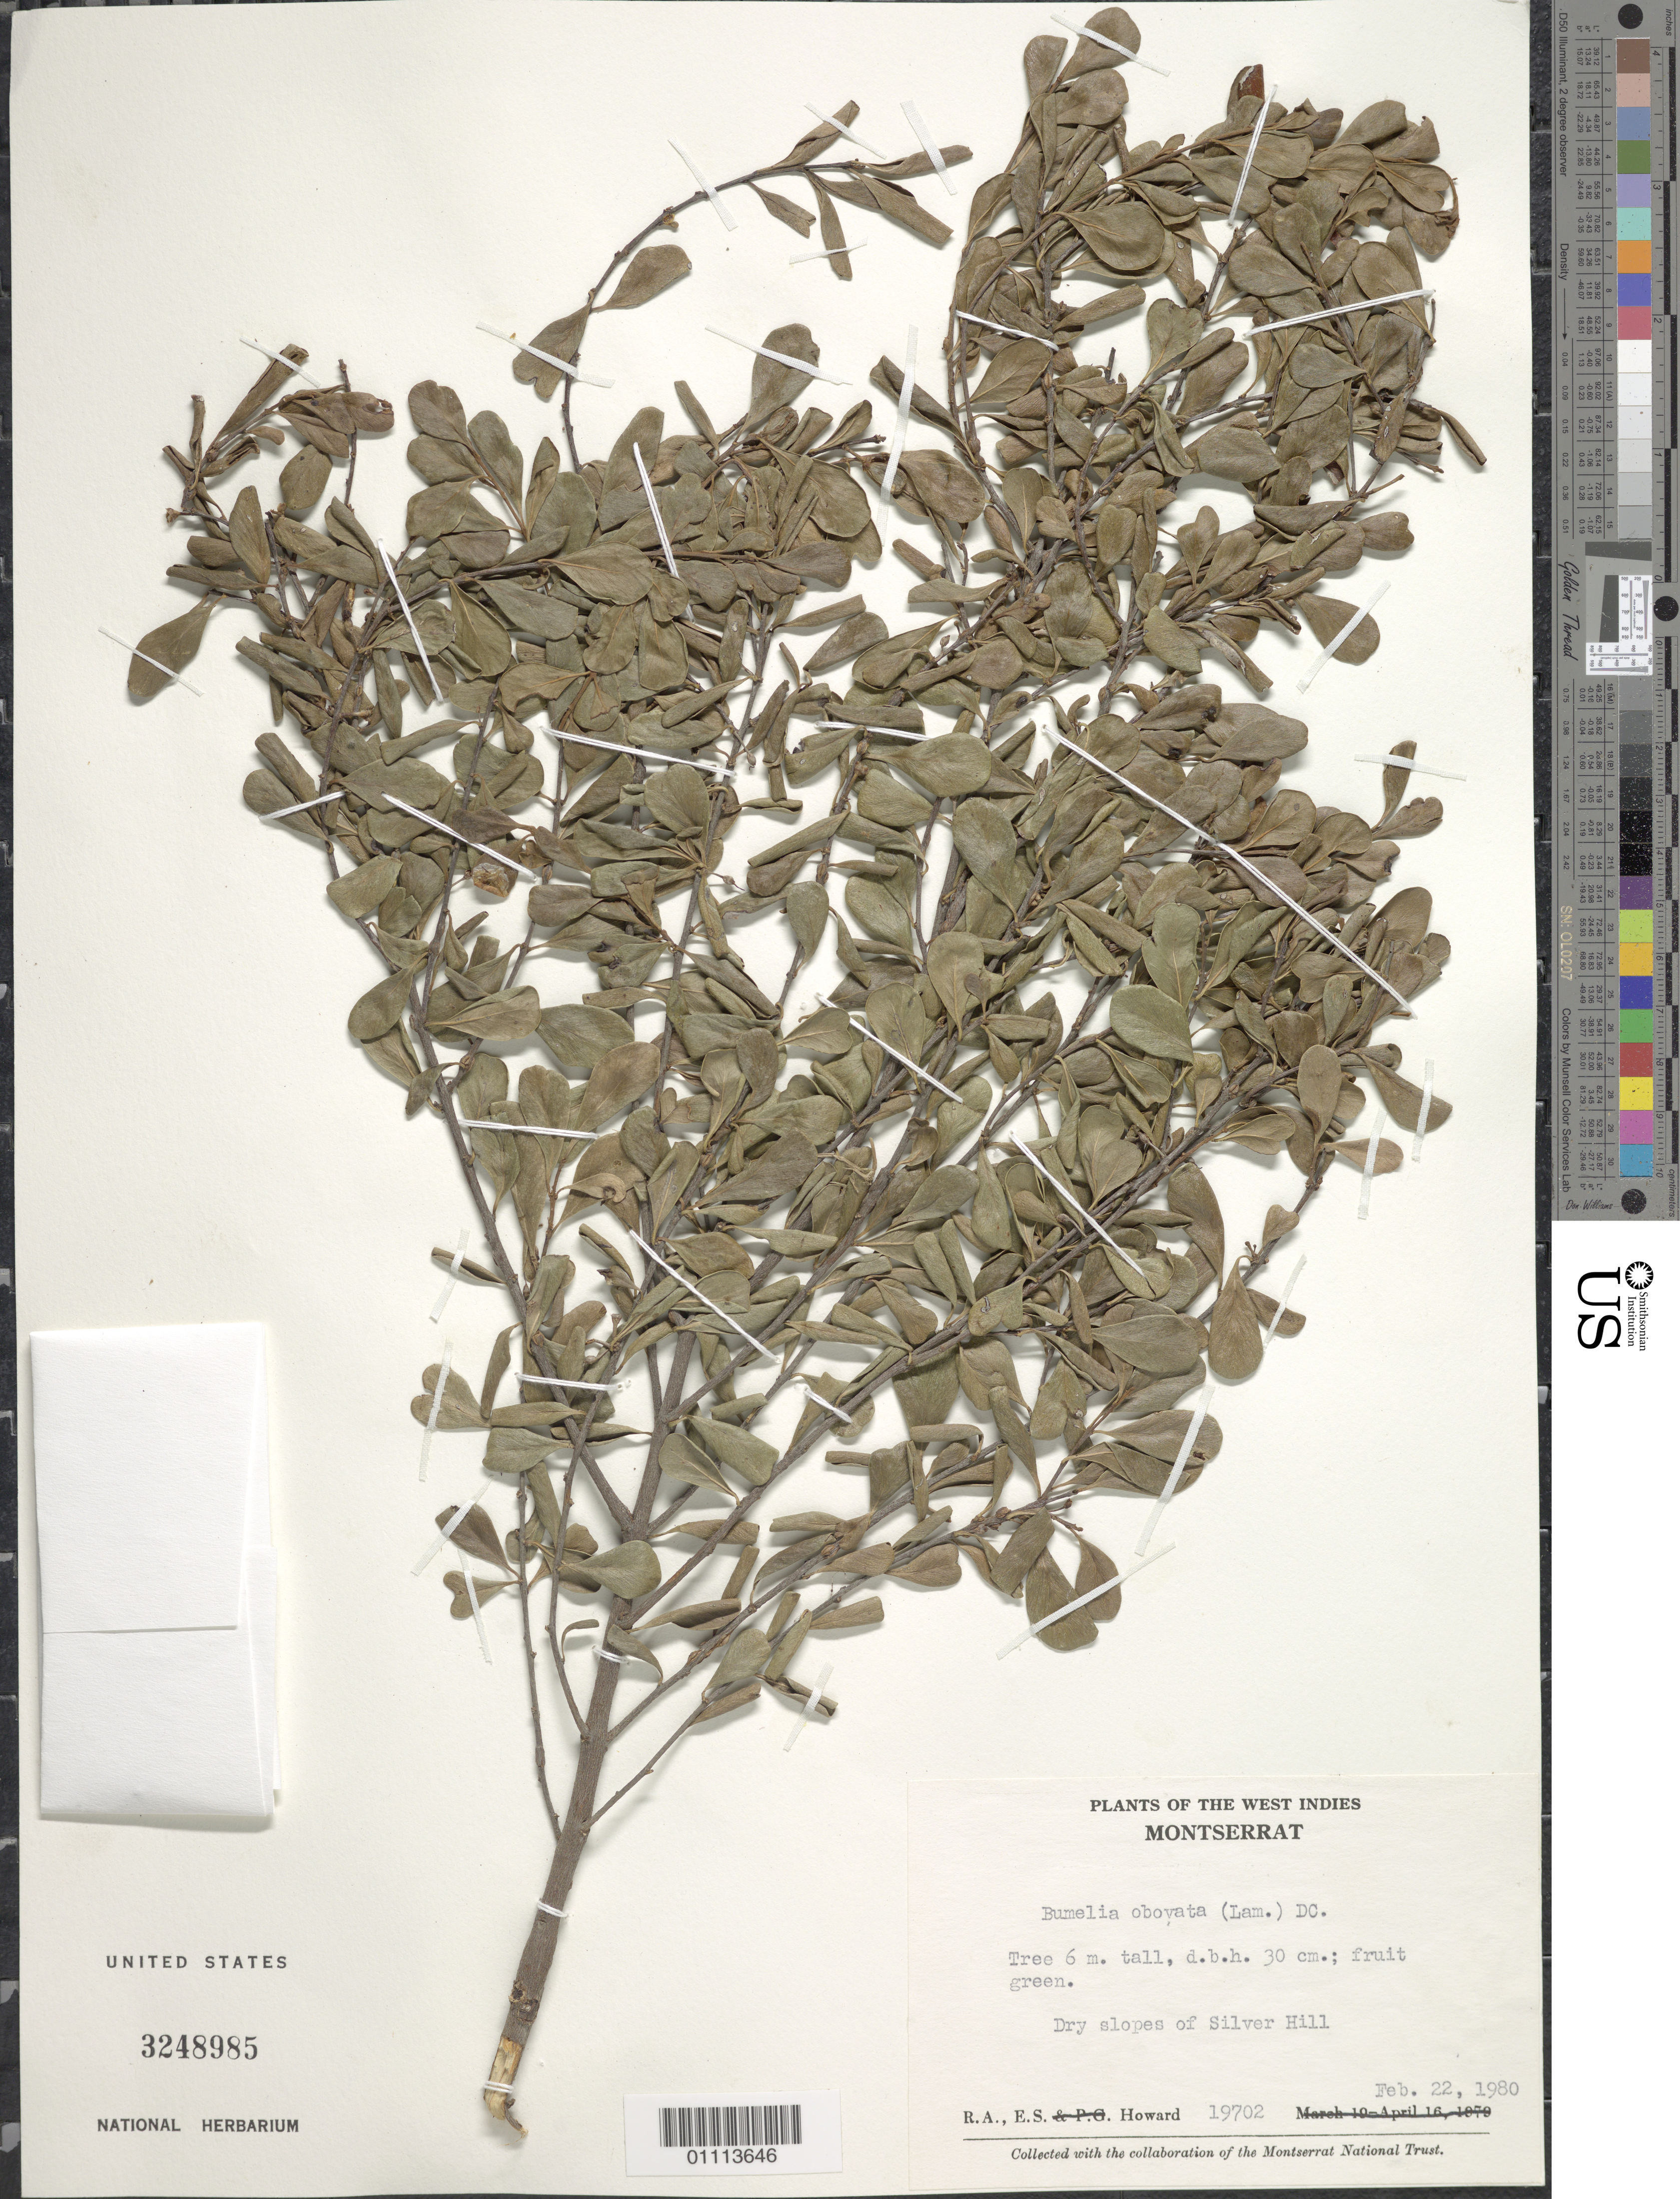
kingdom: Plantae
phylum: Tracheophyta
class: Magnoliopsida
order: Ericales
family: Sapotaceae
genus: Sideroxylon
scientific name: Sideroxylon obovatum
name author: Lam.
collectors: R. A. Howard & E. S. Howard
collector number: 19702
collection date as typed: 22 Feb 1980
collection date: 1980-02-22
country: Montserrat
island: Montserrat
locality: Silver Hill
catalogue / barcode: US 3248985